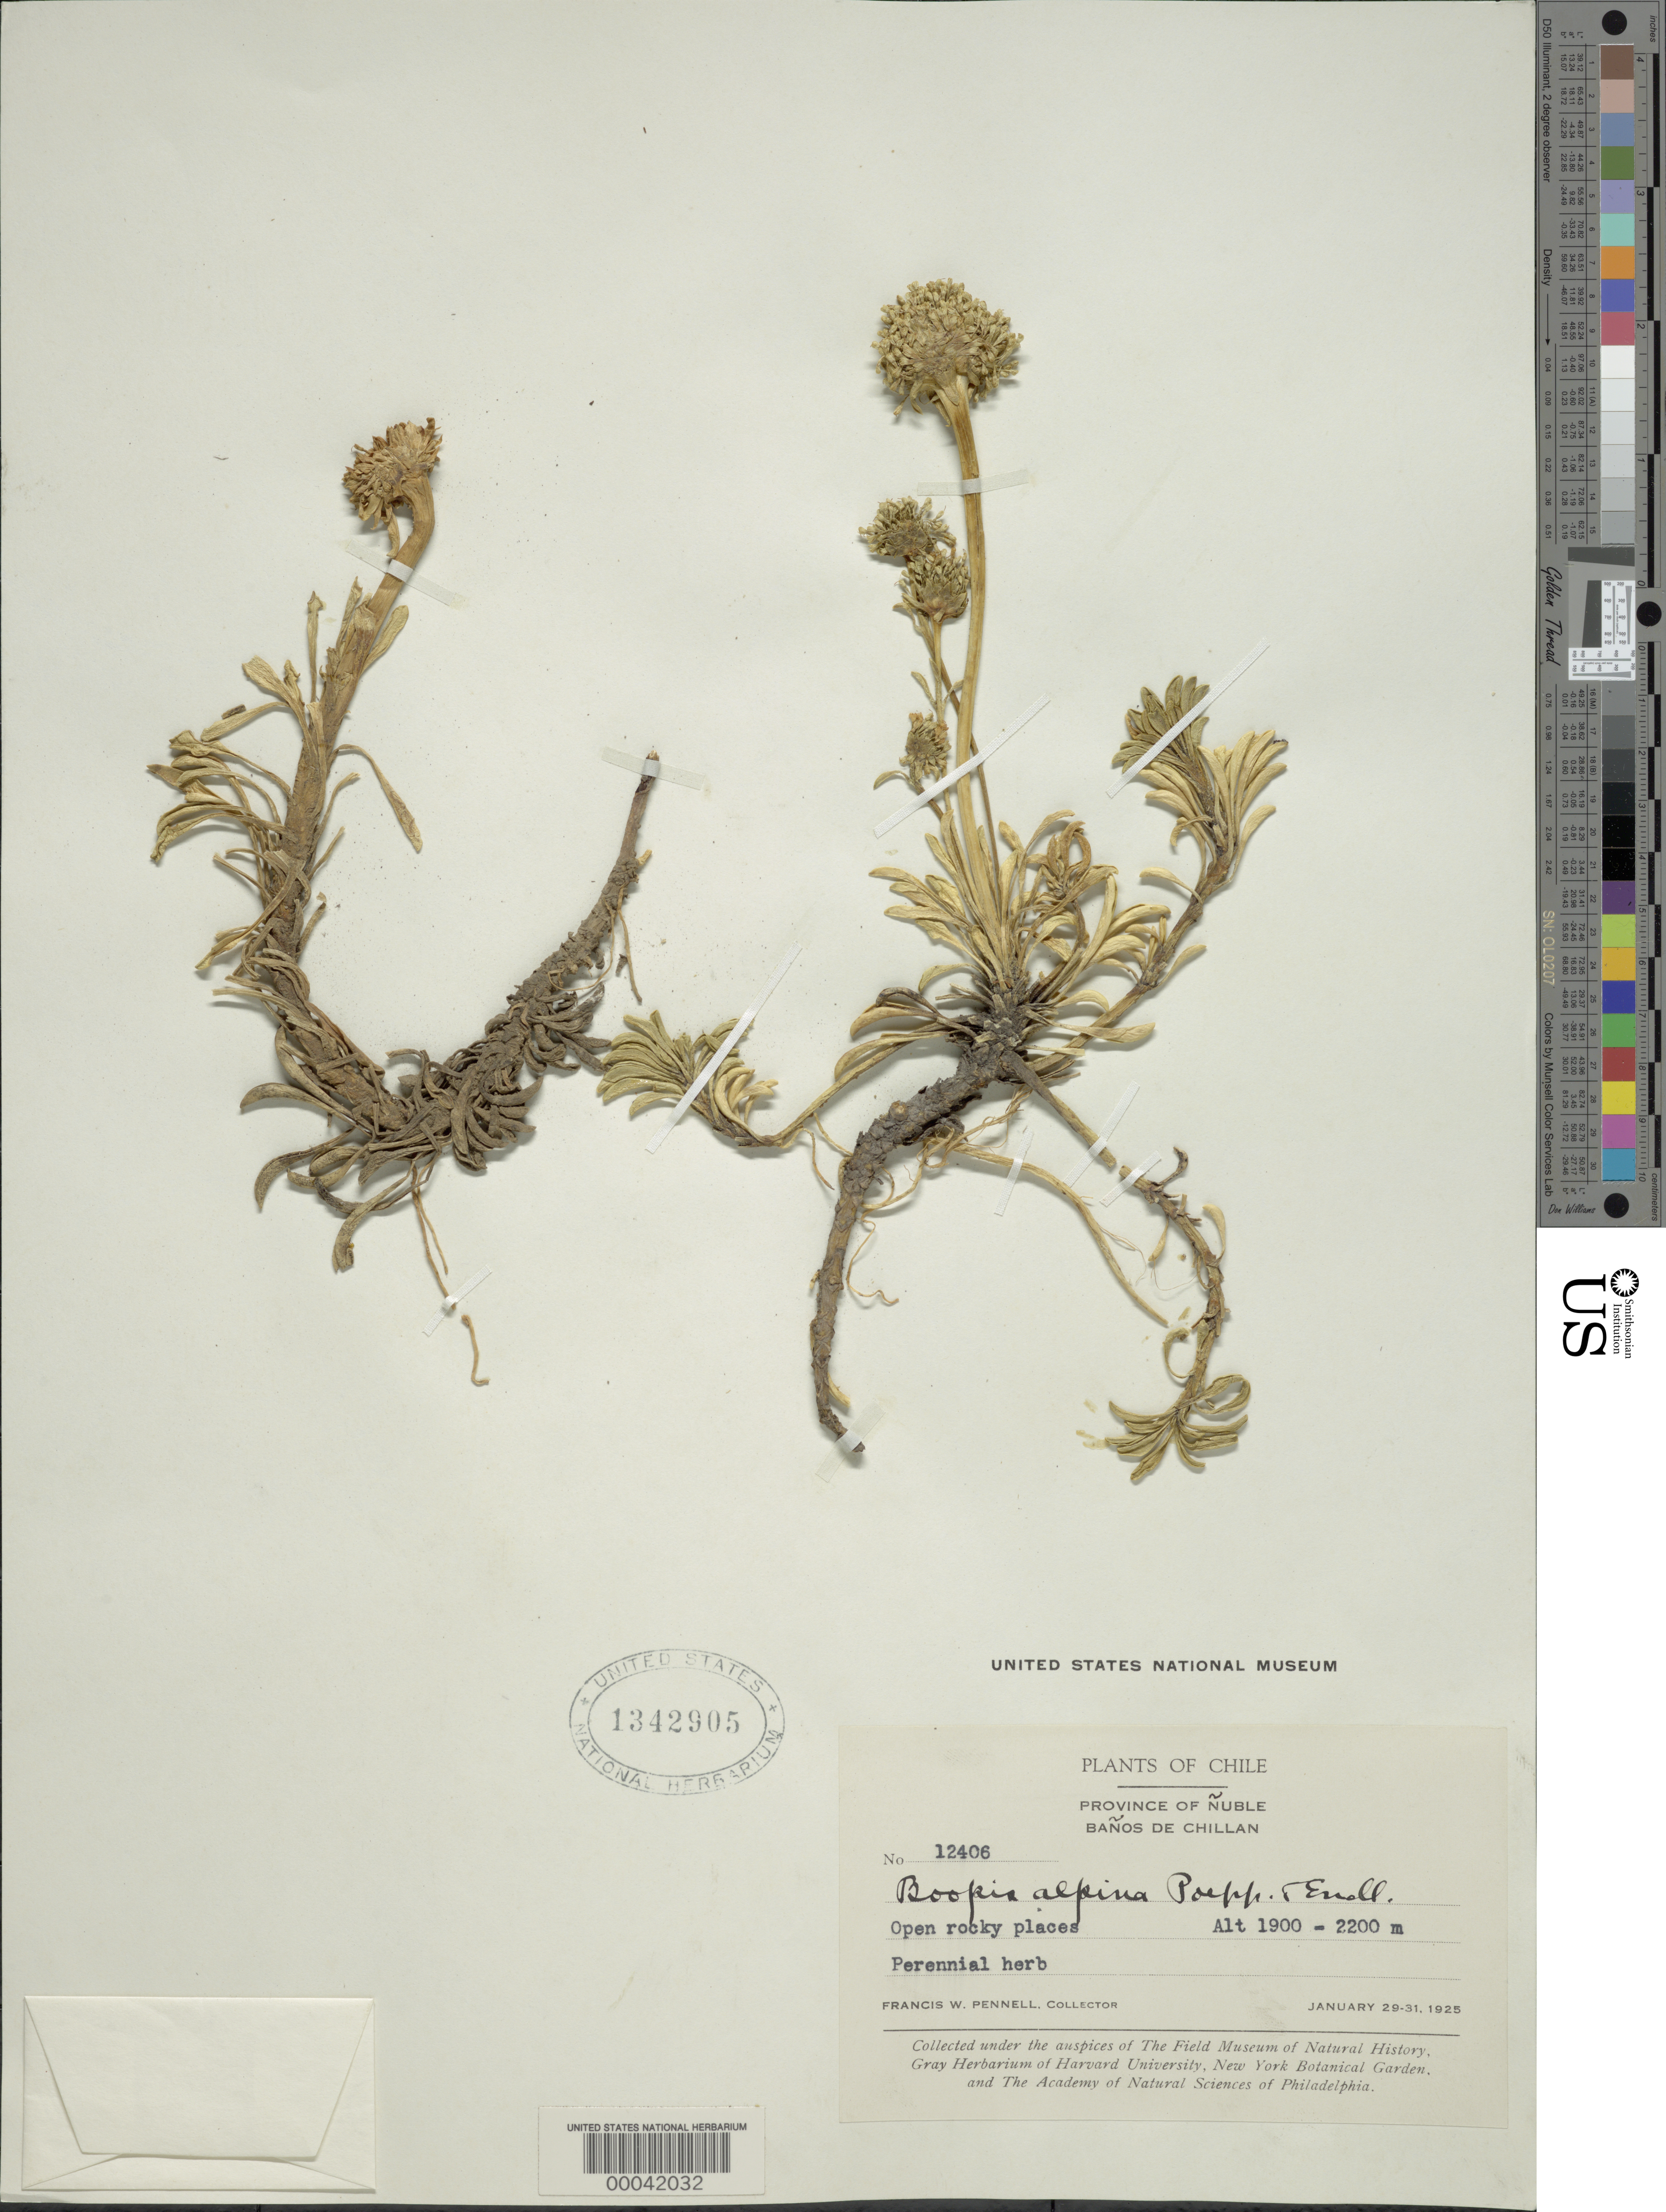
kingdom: Plantae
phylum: Tracheophyta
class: Magnoliopsida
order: Asterales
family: Calyceraceae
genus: Boopis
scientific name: Boopis alpina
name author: Poepp. ex Less.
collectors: F. W. Pennell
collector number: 12406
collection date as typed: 29 Jan 1925 to 31 Jan 1925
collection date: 1925-01-29/1925-01-31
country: Chile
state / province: Bio-Bío (VIII)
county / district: Ñuble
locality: Chillan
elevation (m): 1900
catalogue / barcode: US 1342905